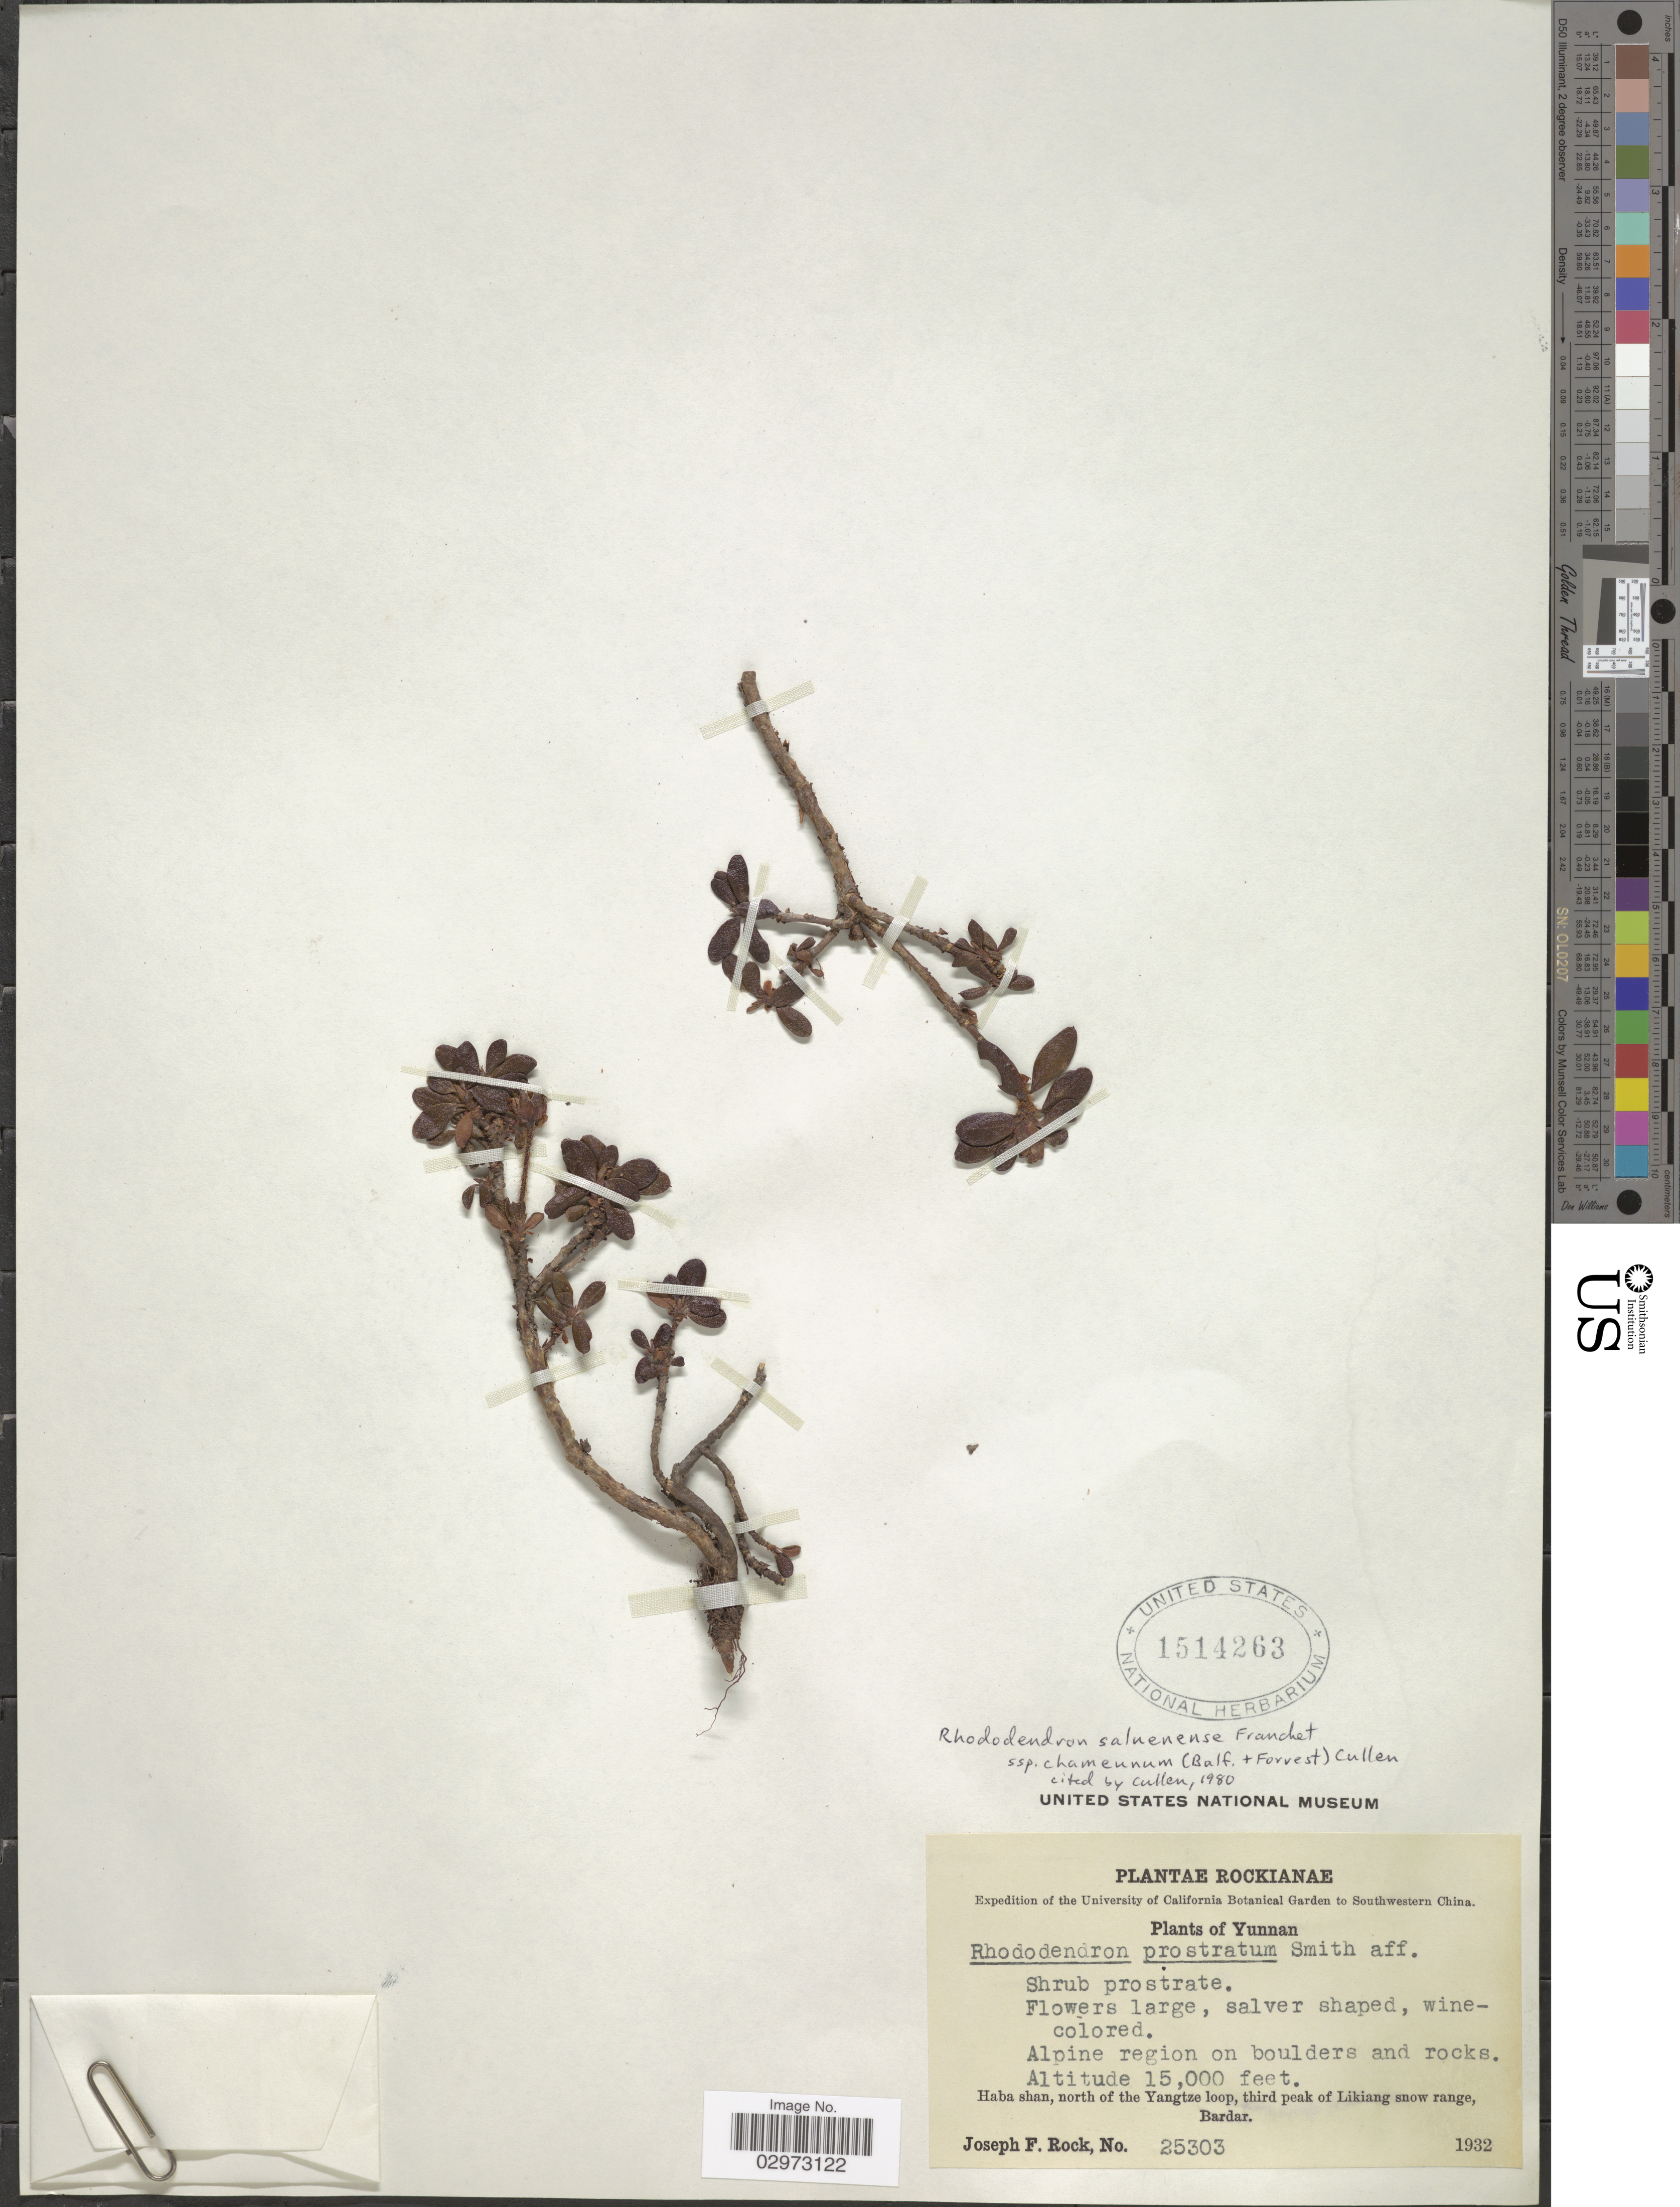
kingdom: Plantae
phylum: Tracheophyta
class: Magnoliopsida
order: Ericales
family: Ericaceae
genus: Rhododendron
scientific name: Rhododendron saluenense subsp. chameunum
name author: (Balf. f. & Forrest) Cullen in Cullen & D.F.Chamb.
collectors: J. F. Rock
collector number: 25303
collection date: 1932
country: China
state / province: Yunnan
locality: Southwestern China. Alpine regions on boulders and rocks. Haba shan, north of the Yangtze loop, third peak of Likiang snow range, Bardar.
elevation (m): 4572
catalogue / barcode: US 1514263